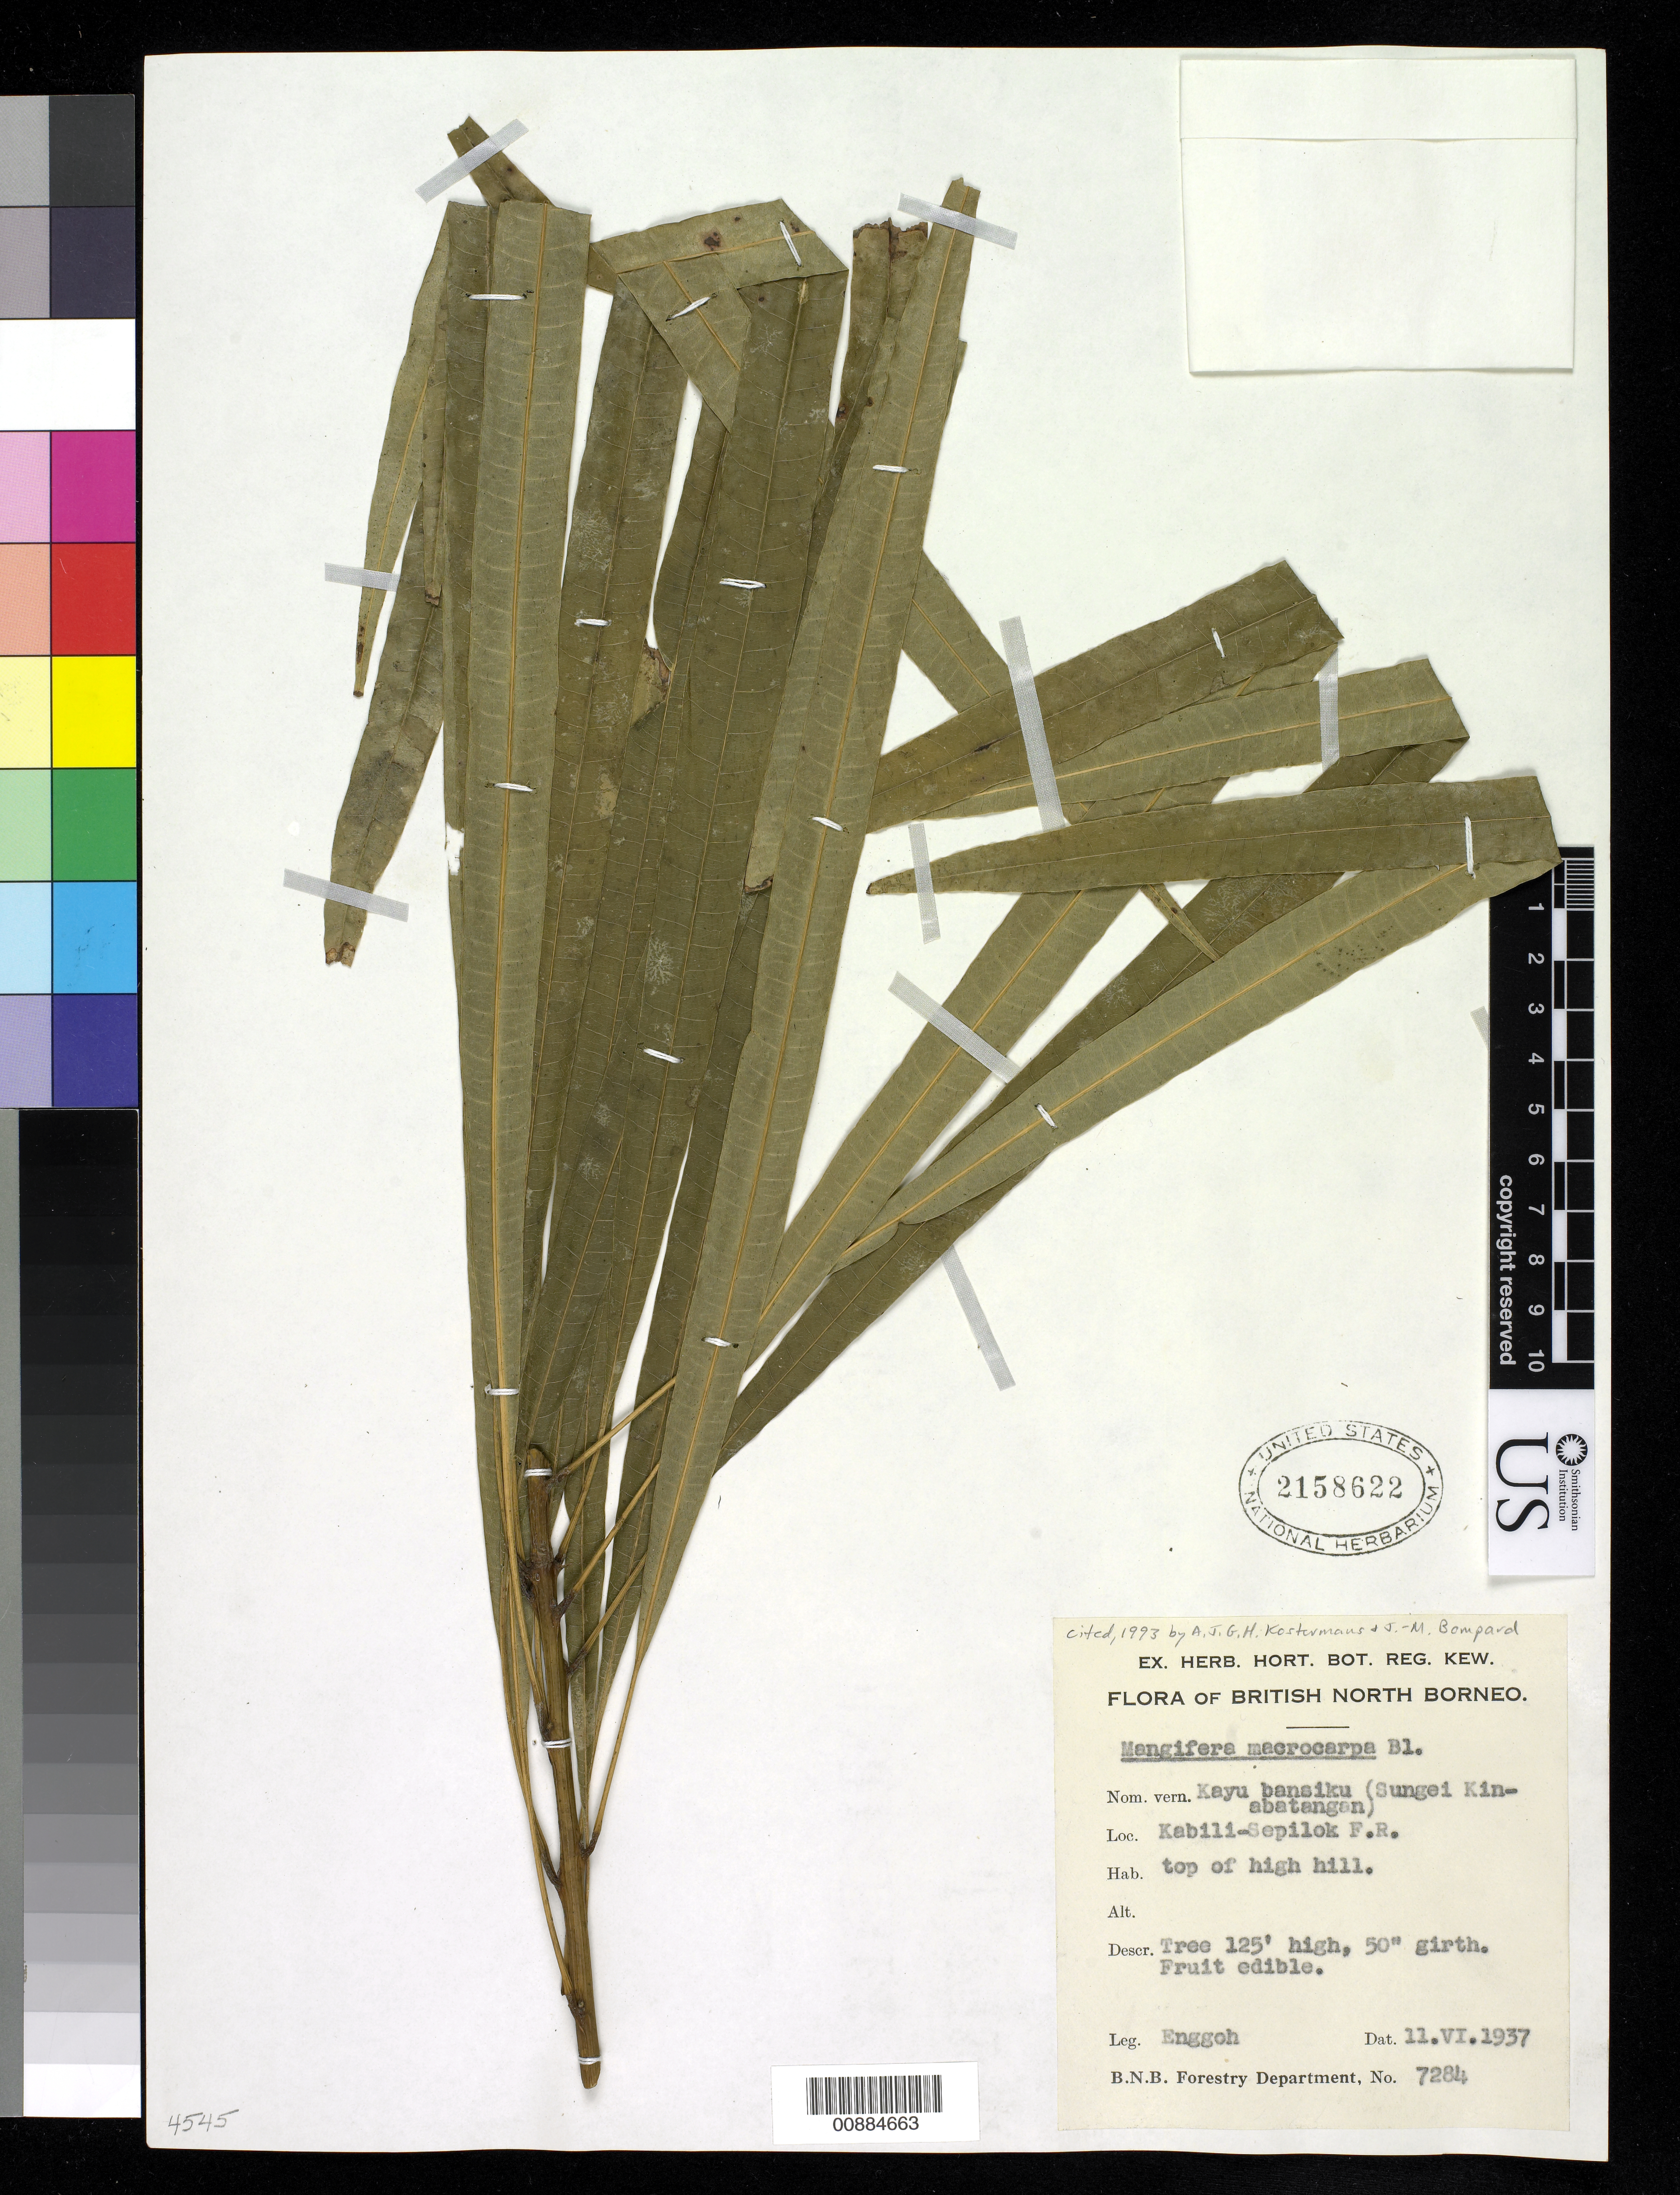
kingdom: Plantae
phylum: Tracheophyta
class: Magnoliopsida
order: Sapindales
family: Anacardiaceae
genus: Mangifera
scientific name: Mangifera macrocarpa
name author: Blume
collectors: -. Enggoh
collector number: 7284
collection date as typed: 11 Jun 1937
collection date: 1937-06-11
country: Indonesia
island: Borneo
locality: British North Borneo, Kebili-Sepilok F.R.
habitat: top of high hill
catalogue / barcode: US 2158622